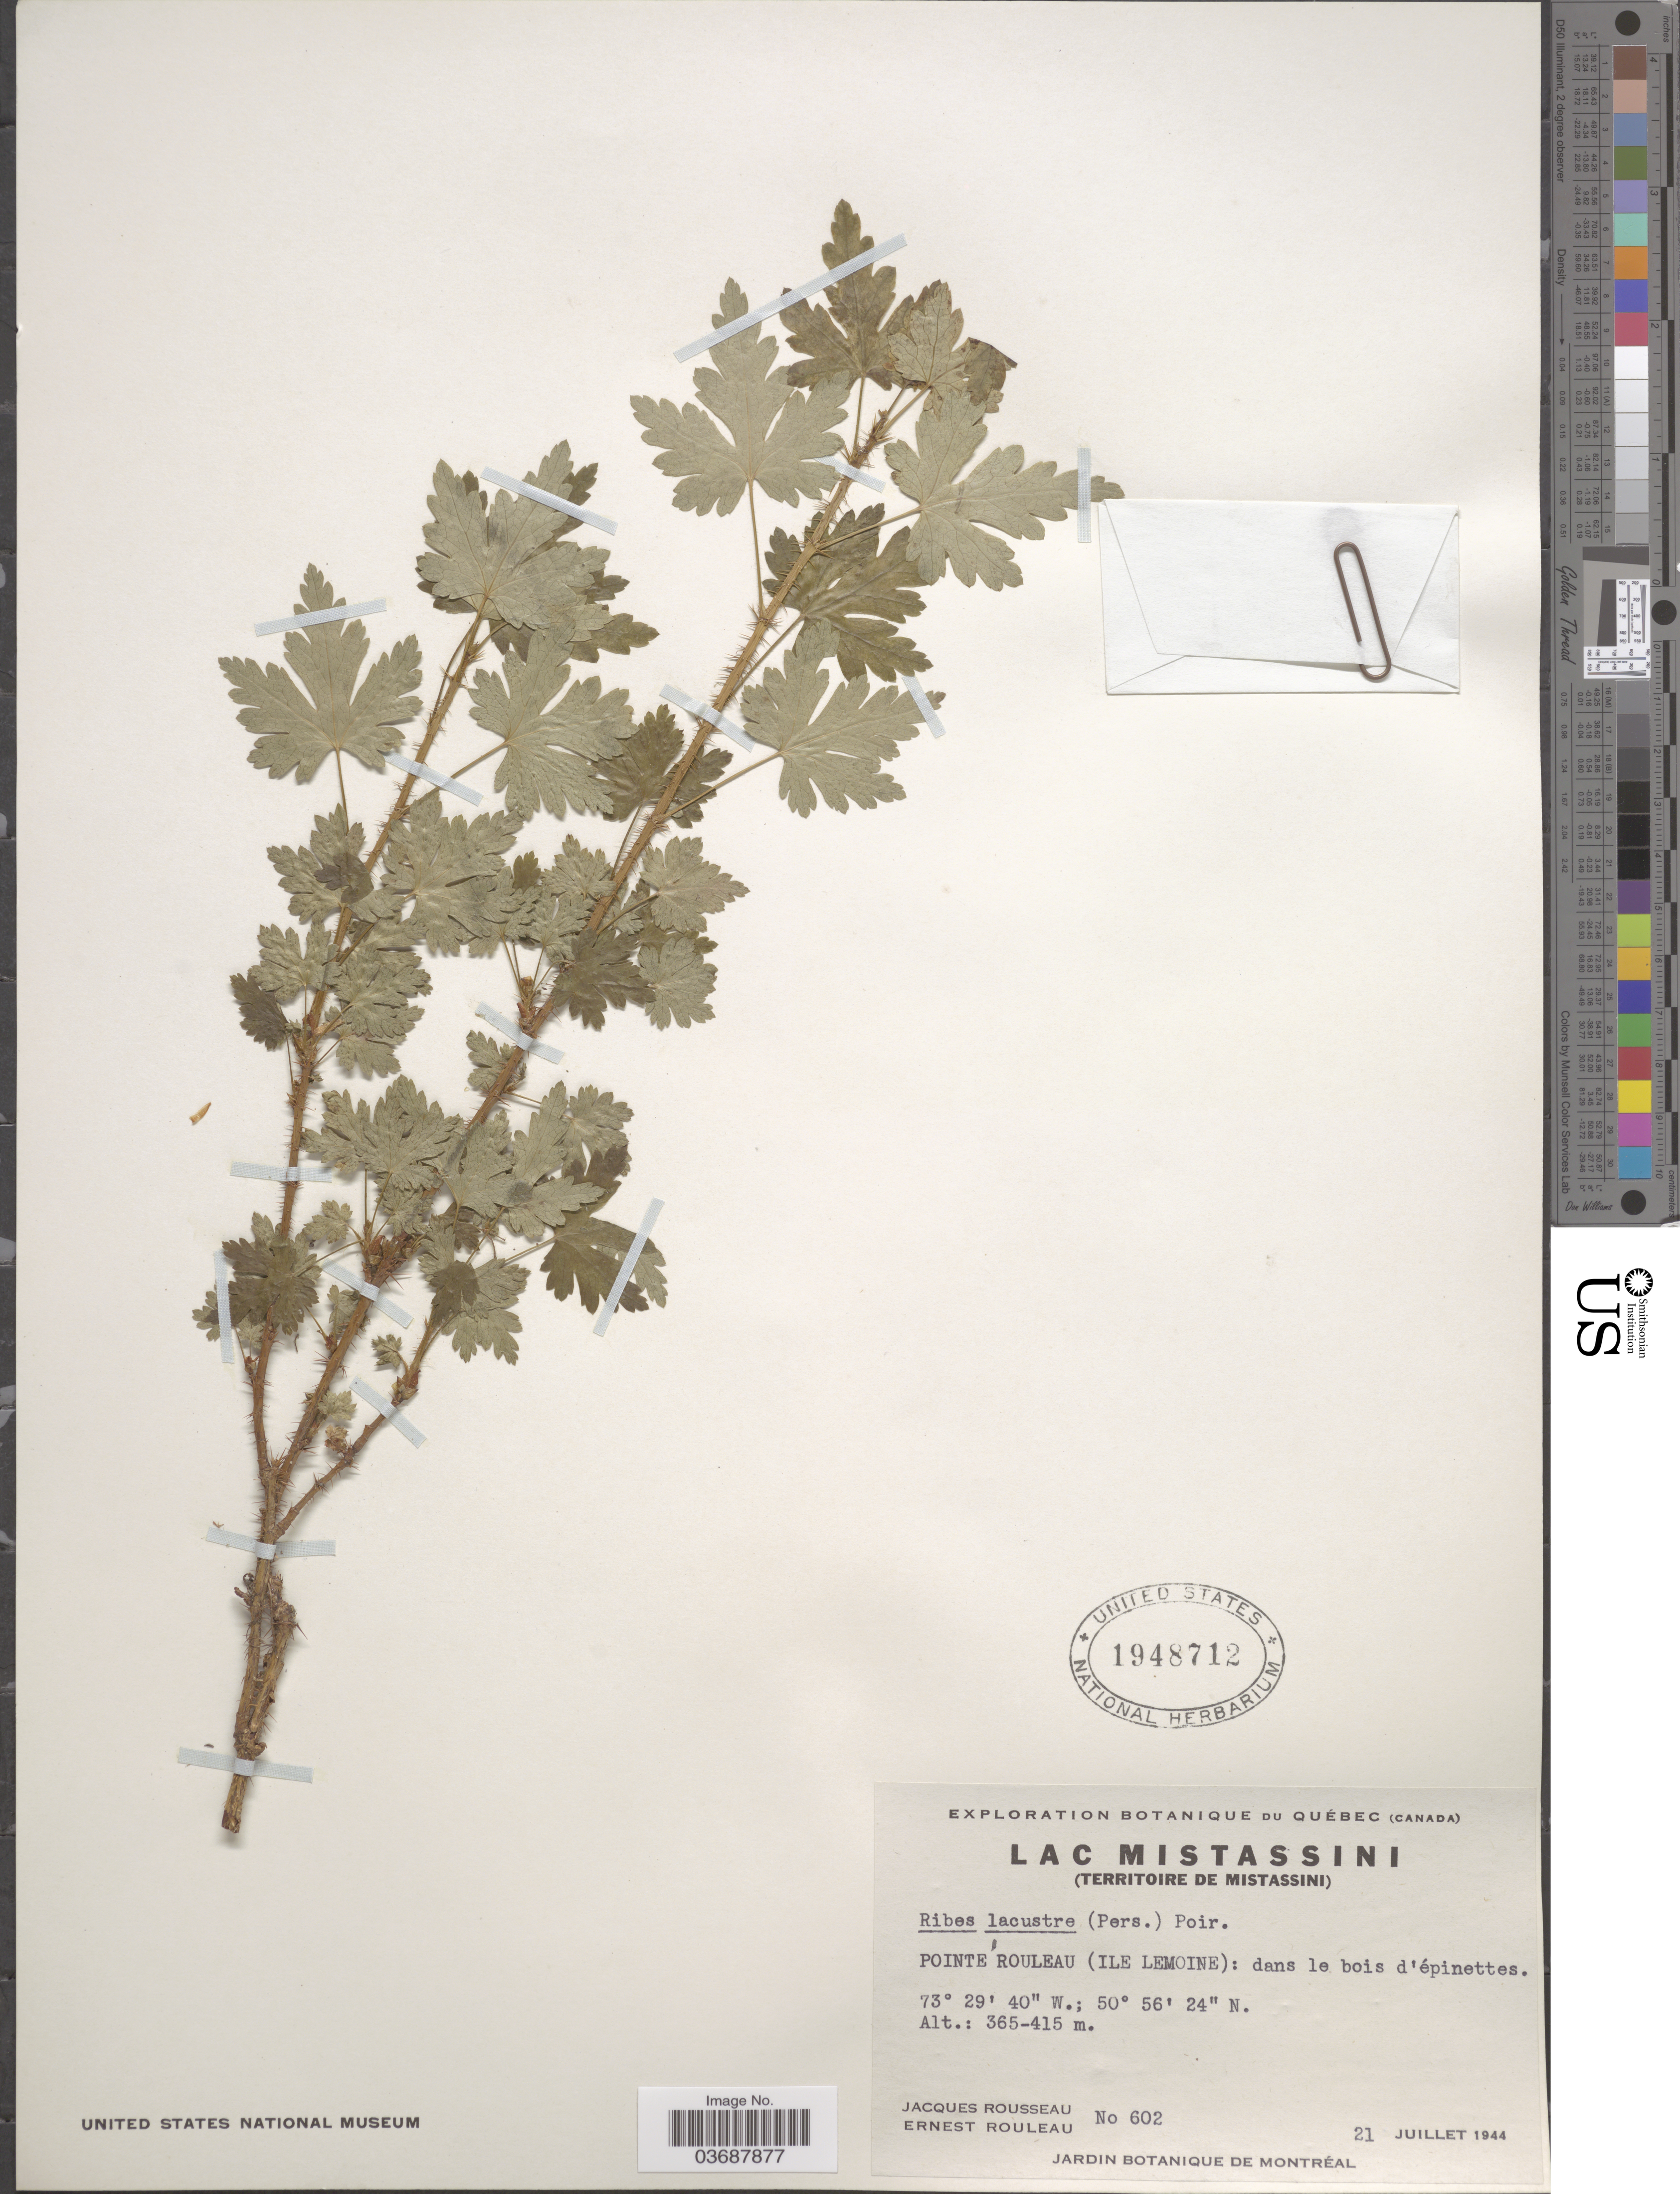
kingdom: Plantae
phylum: Tracheophyta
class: Magnoliopsida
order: Saxifragales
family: Grossulariaceae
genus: Ribes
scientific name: Ribes lacustre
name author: (Pers.) Poir.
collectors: J. Rousseau & E. Rouleau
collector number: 602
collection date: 1944-07-21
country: Canada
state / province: Quebec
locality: Lac Mistassini (Territoire de Mistassini). Pointe Rouleau (Ile Lemoine): dans le bois d'épinettes.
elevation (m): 365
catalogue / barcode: US 1948712